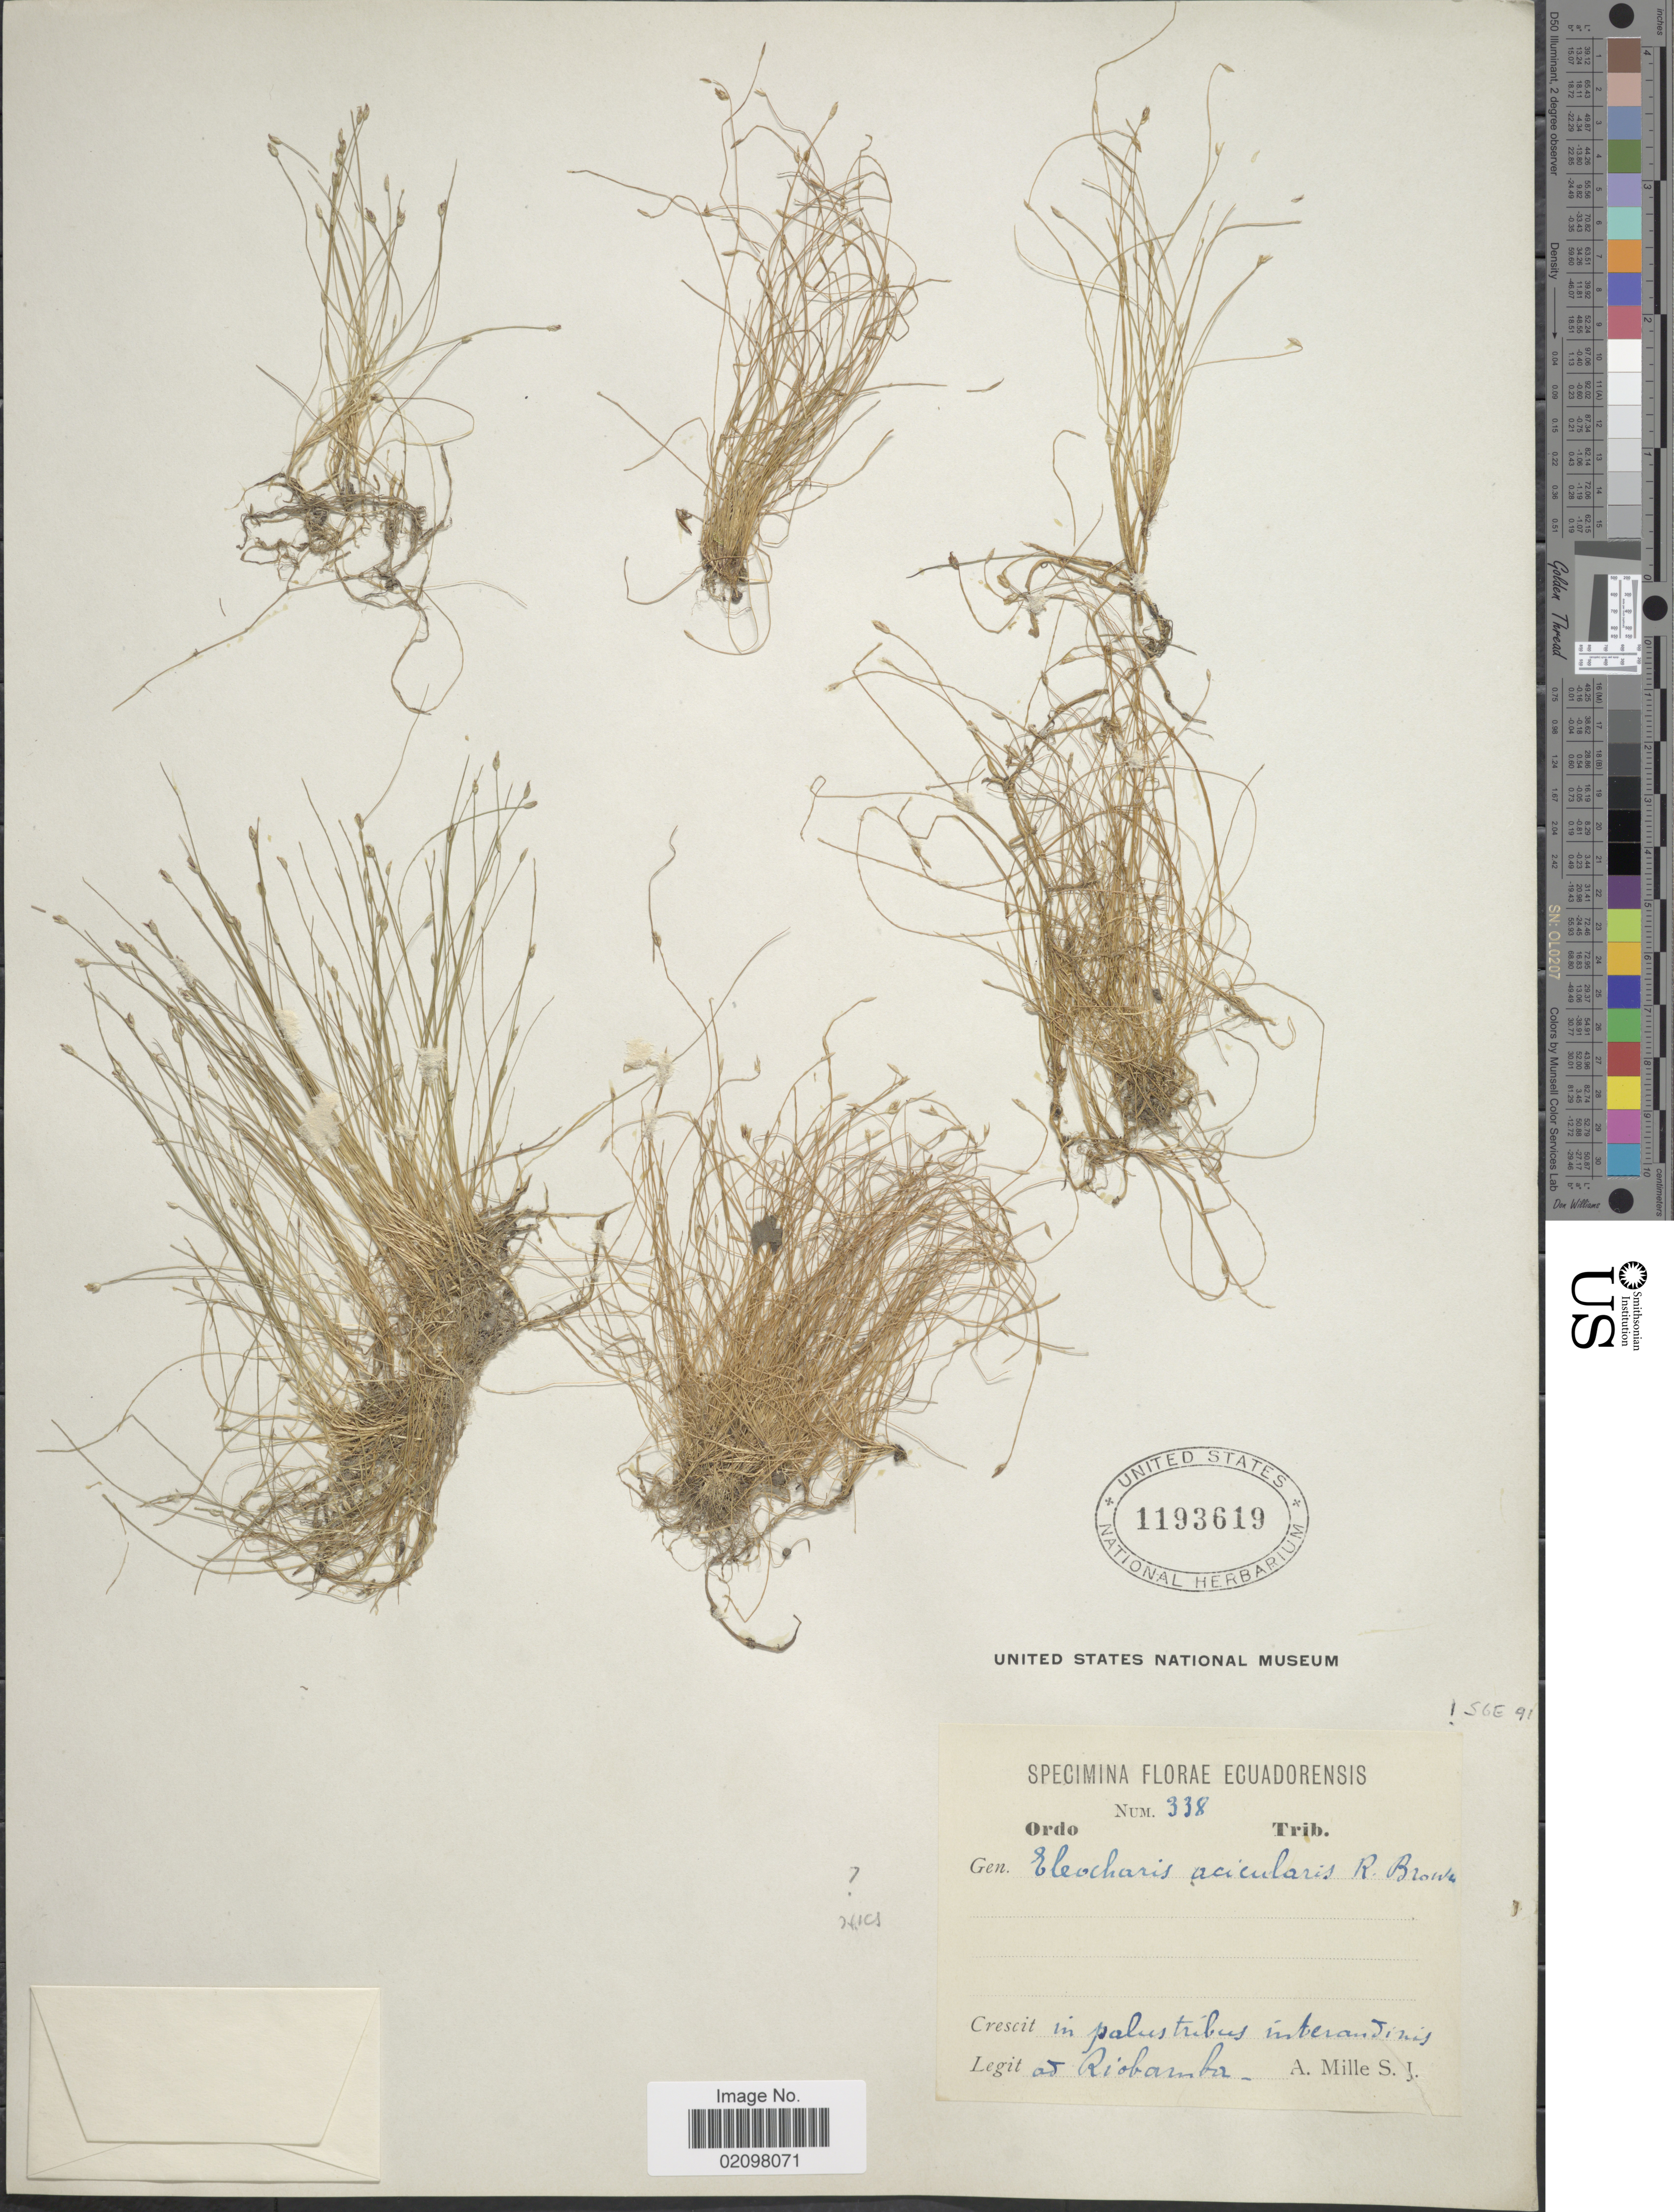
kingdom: Plantae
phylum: Tracheophyta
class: Liliopsida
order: Poales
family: Cyperaceae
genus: Eleocharis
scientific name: Eleocharis acicularis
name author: (L.) Roem. & Schult.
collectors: A. Mille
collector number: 338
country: Ecuador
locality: In palustribus interandinas ad Riobamba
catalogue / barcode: US 1193619